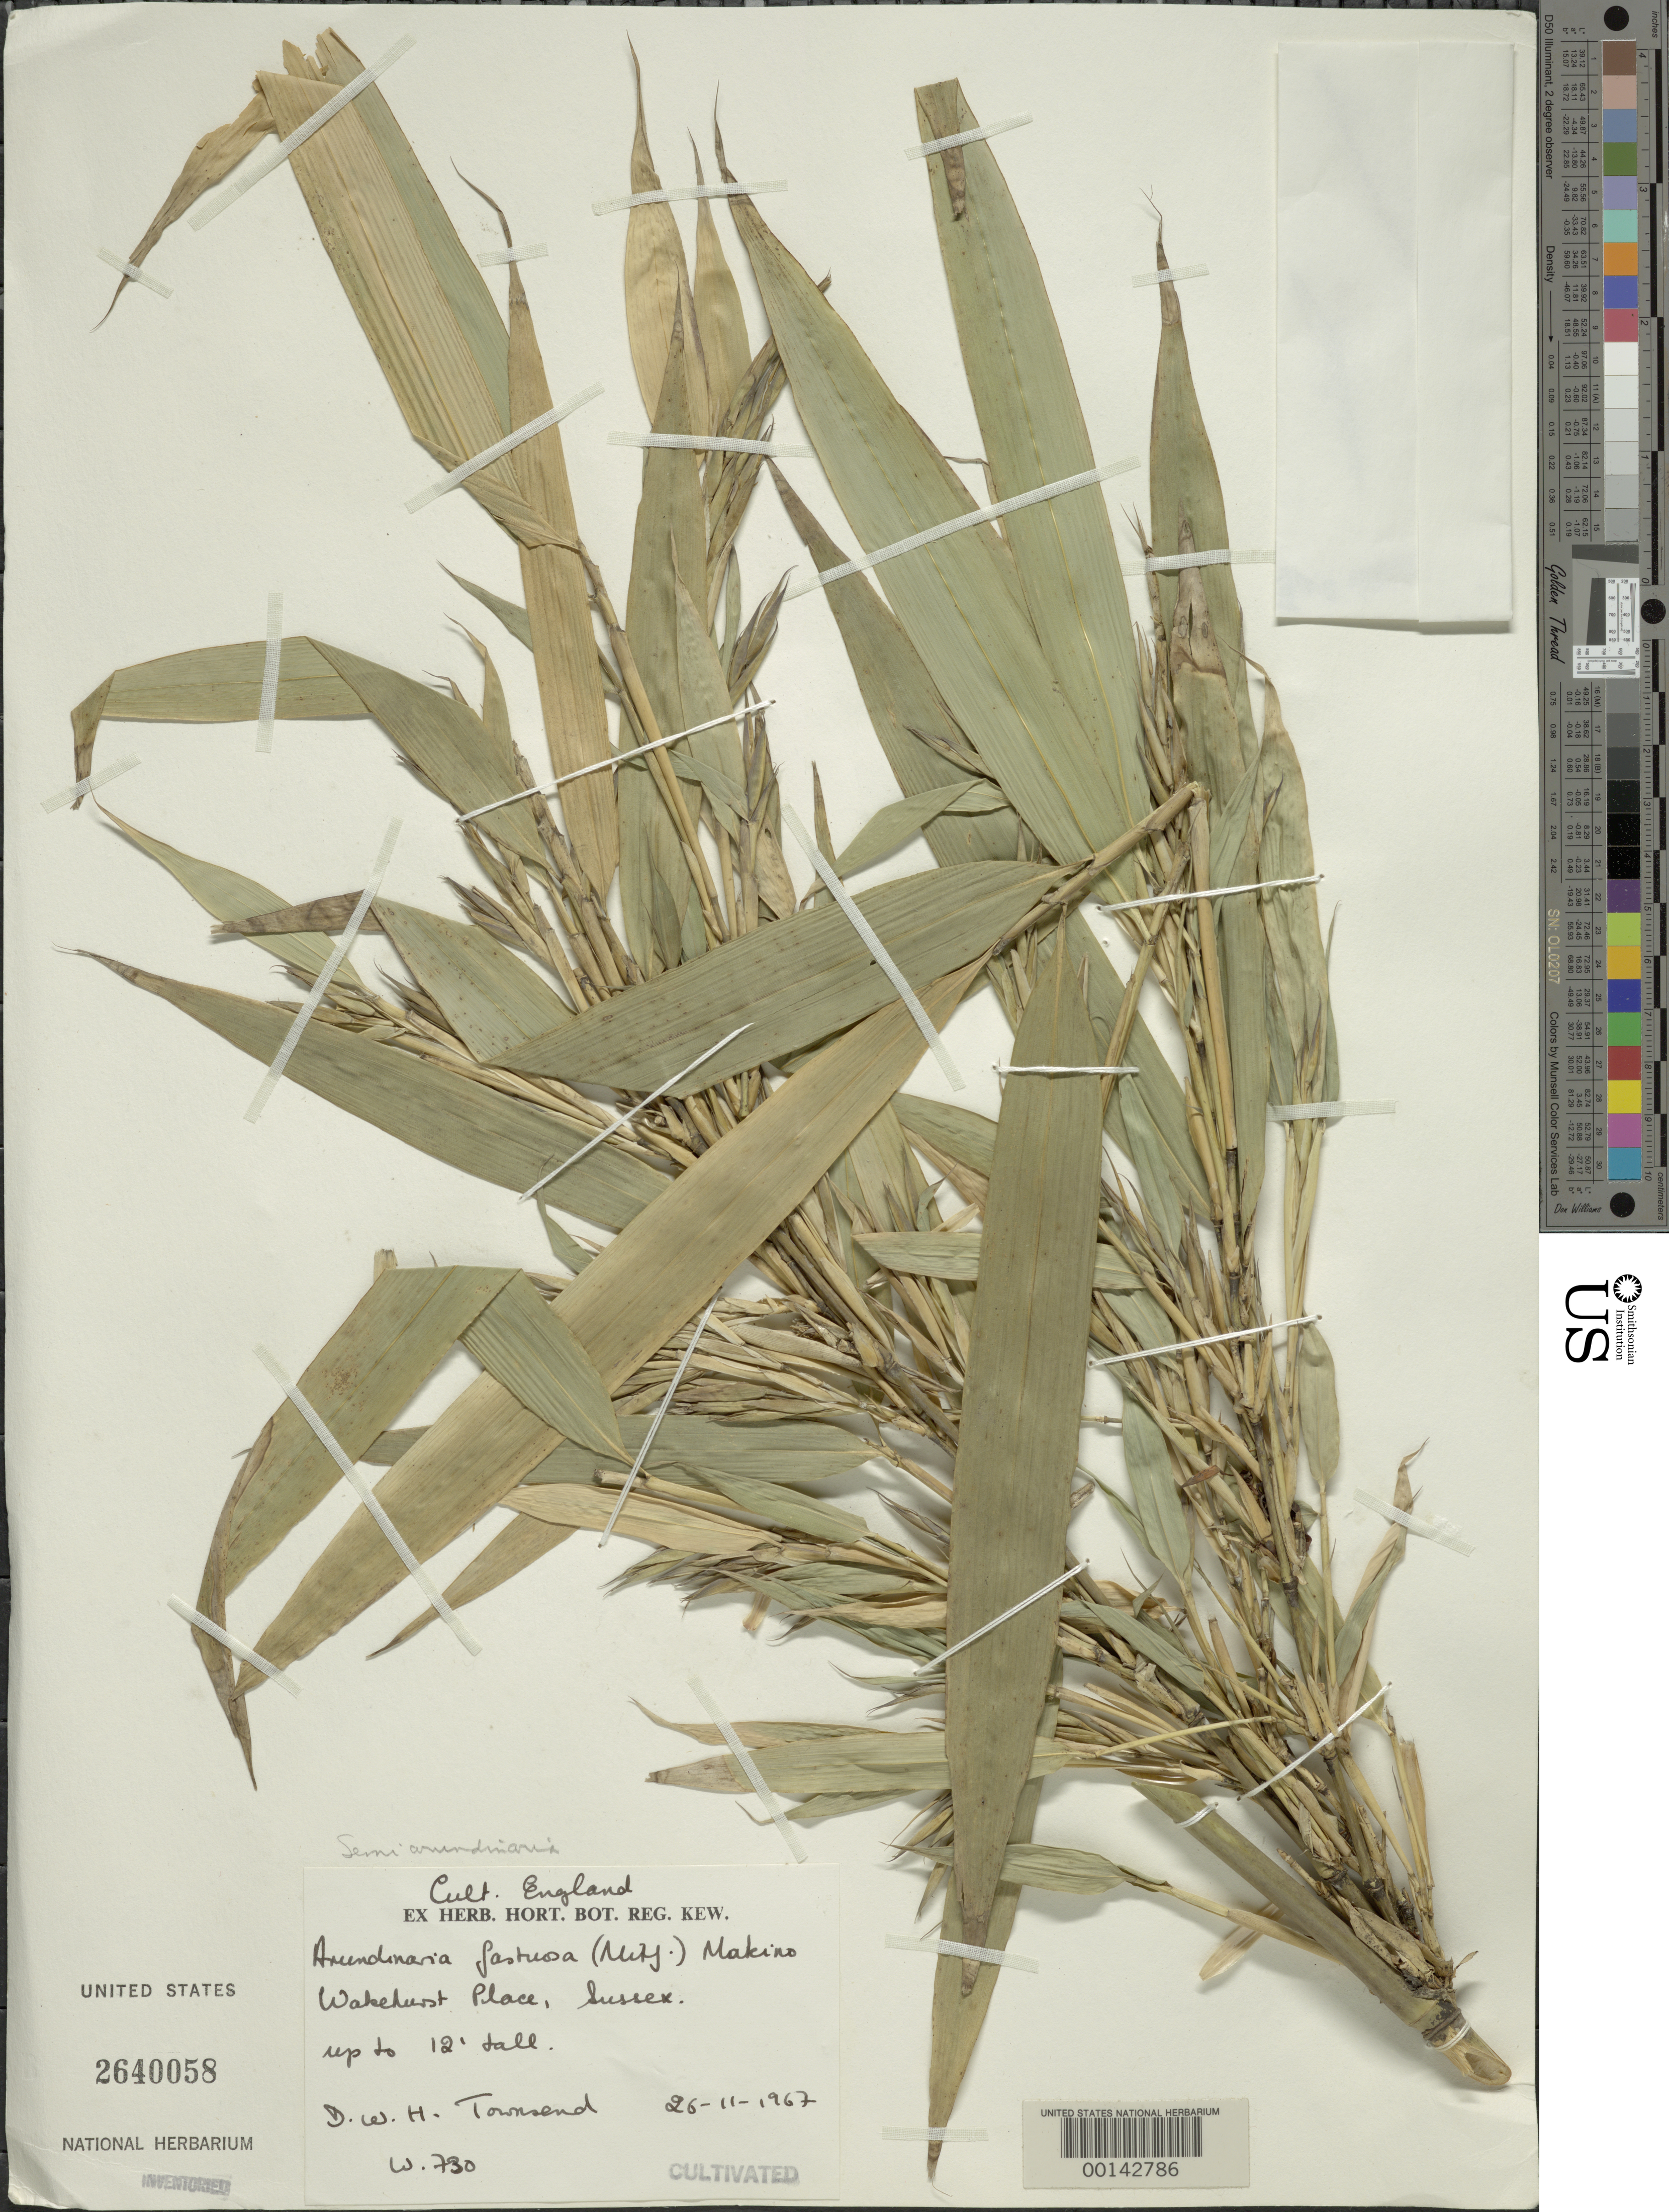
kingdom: Plantae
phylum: Tracheophyta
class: Liliopsida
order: Poales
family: Poaceae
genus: Semiarundinaria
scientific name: Semiarundinaria fastuosa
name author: Makino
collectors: I. W. Townsend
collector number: W 730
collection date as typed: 26 Nov 1967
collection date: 1967-11-26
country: United Kingdom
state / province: England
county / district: East Sussex / West Sussex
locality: Sussex, wakehurst place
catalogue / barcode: US 2640058